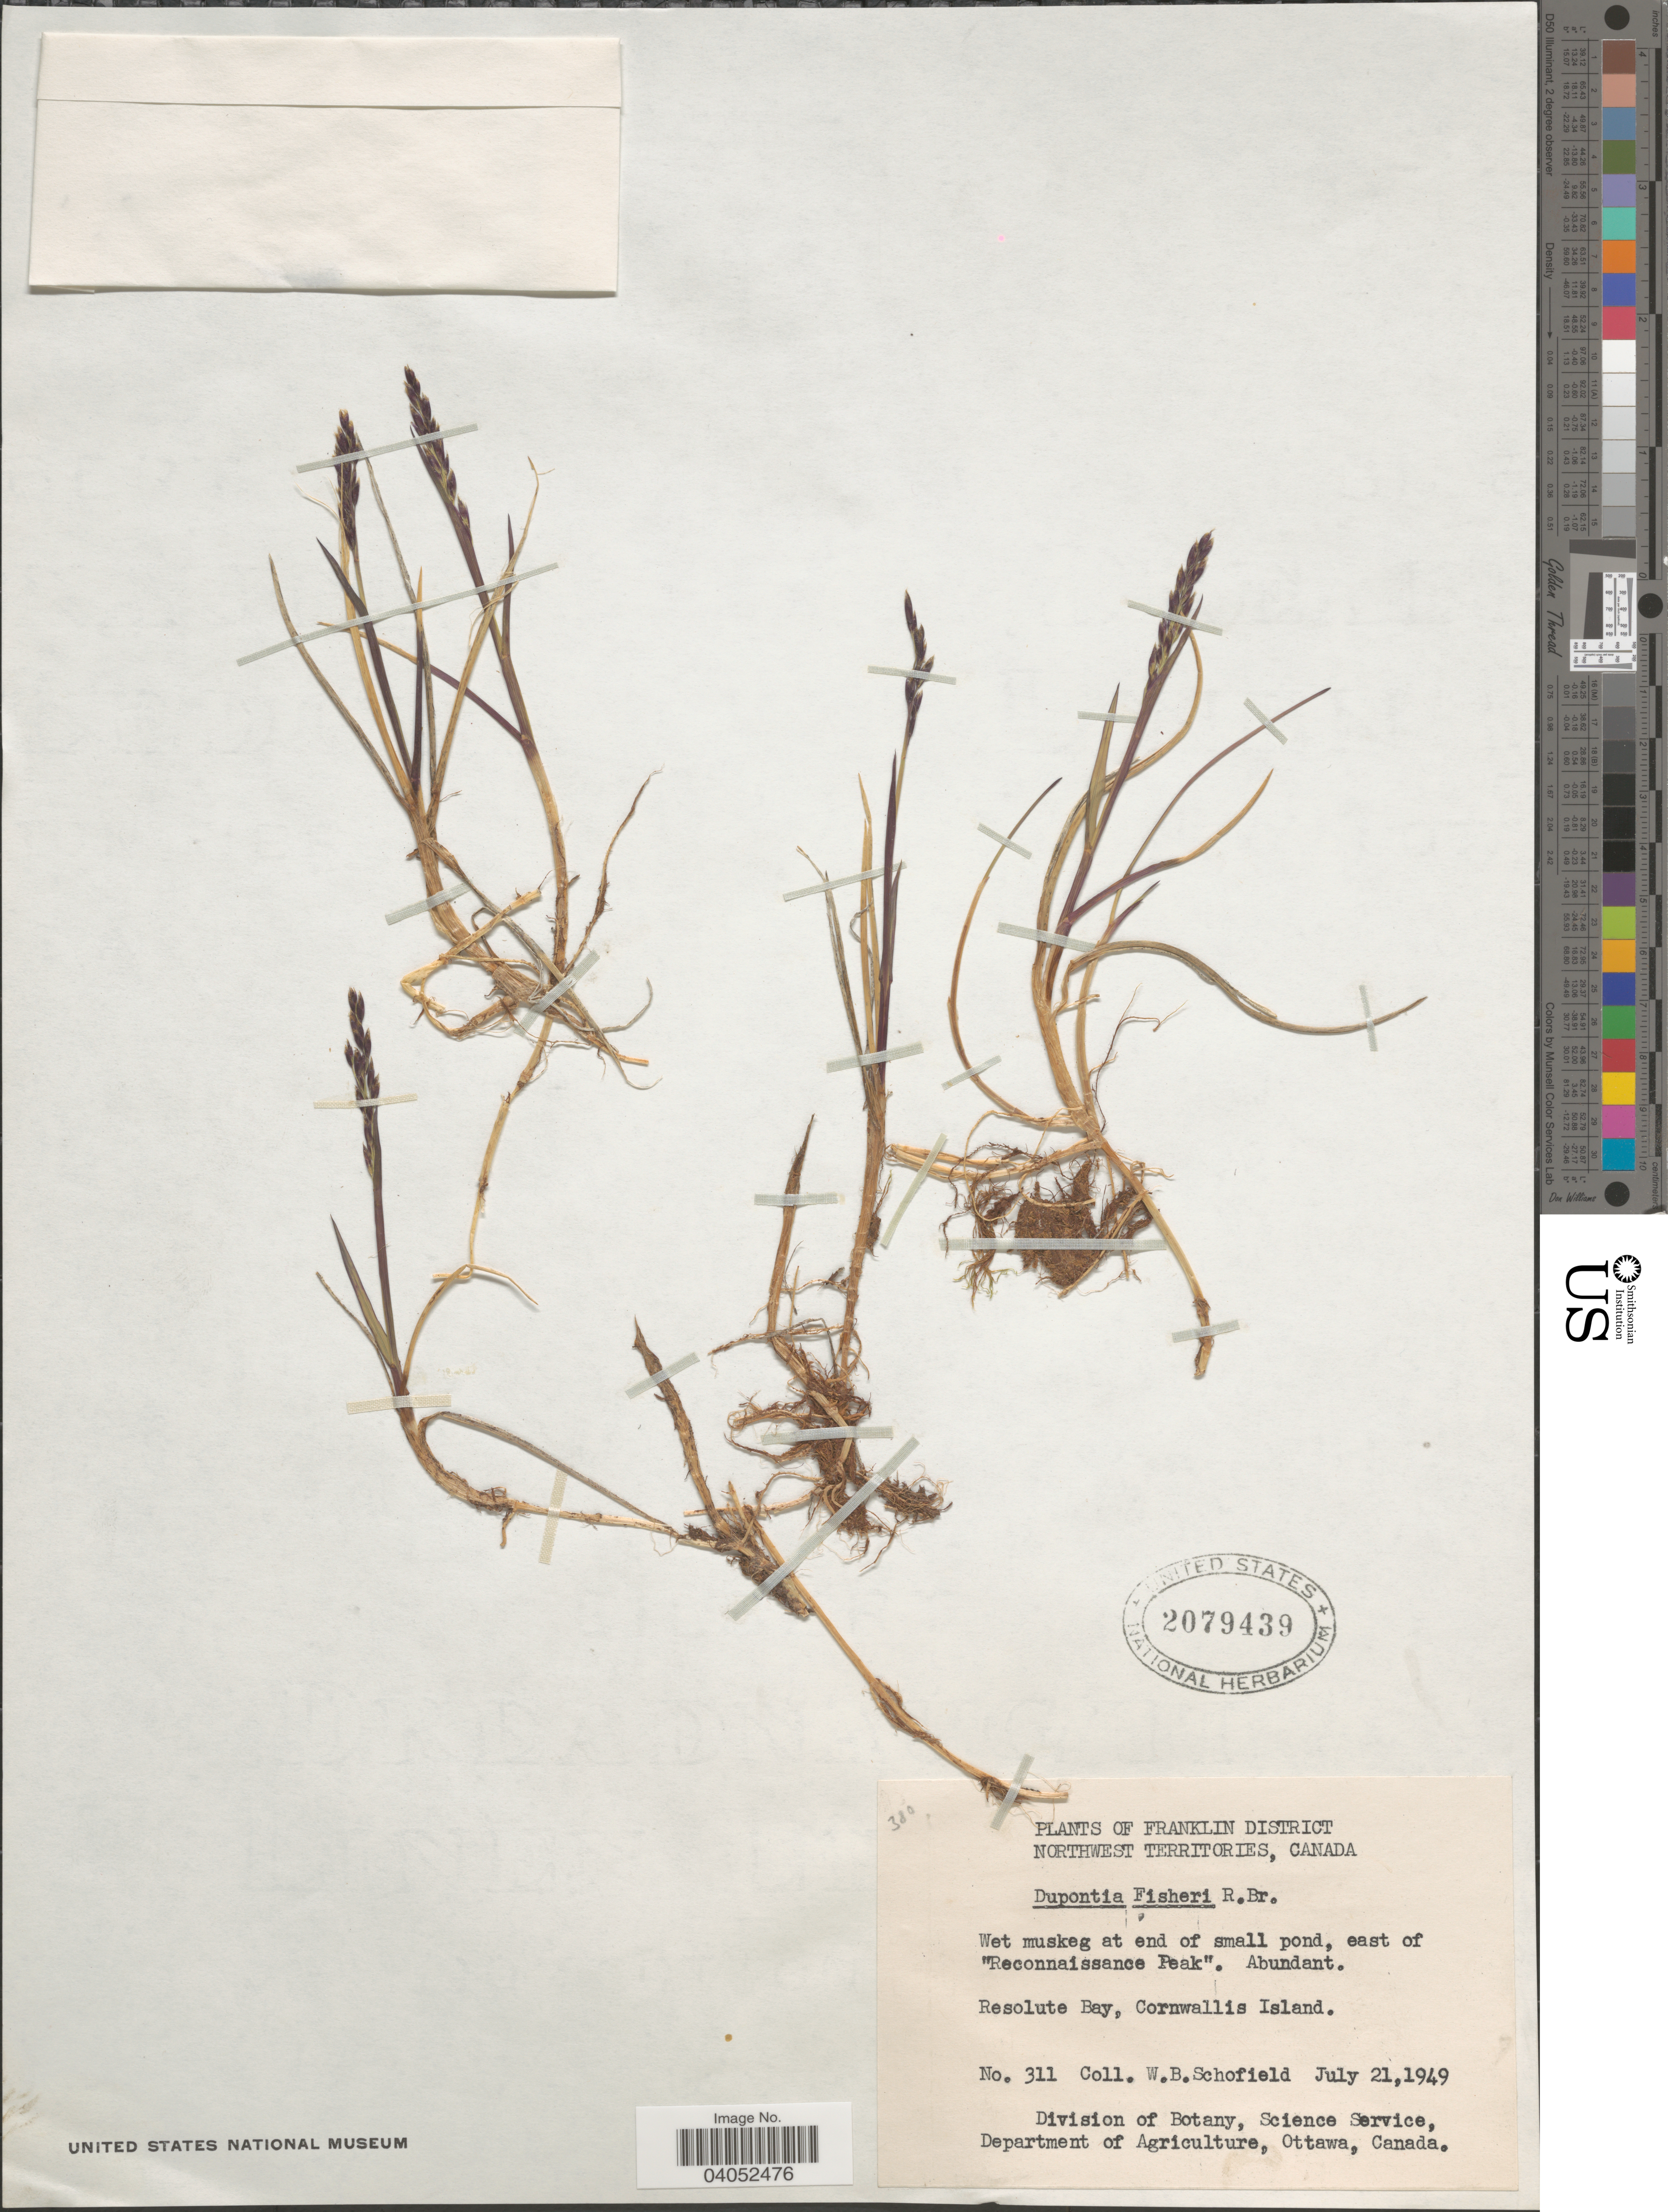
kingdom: Plantae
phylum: Tracheophyta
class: Liliopsida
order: Poales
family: Poaceae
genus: Dupontia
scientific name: Dupontia micrantha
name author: Holm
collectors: W. Schofield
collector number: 311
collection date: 1949-07-21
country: Canada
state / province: Northwest Territories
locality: Franklin District. Wet muskeg at end of small pond, east of "Reconnaissance Peak". Resolute Bay, Cornwallis Island.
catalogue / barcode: US 2079439